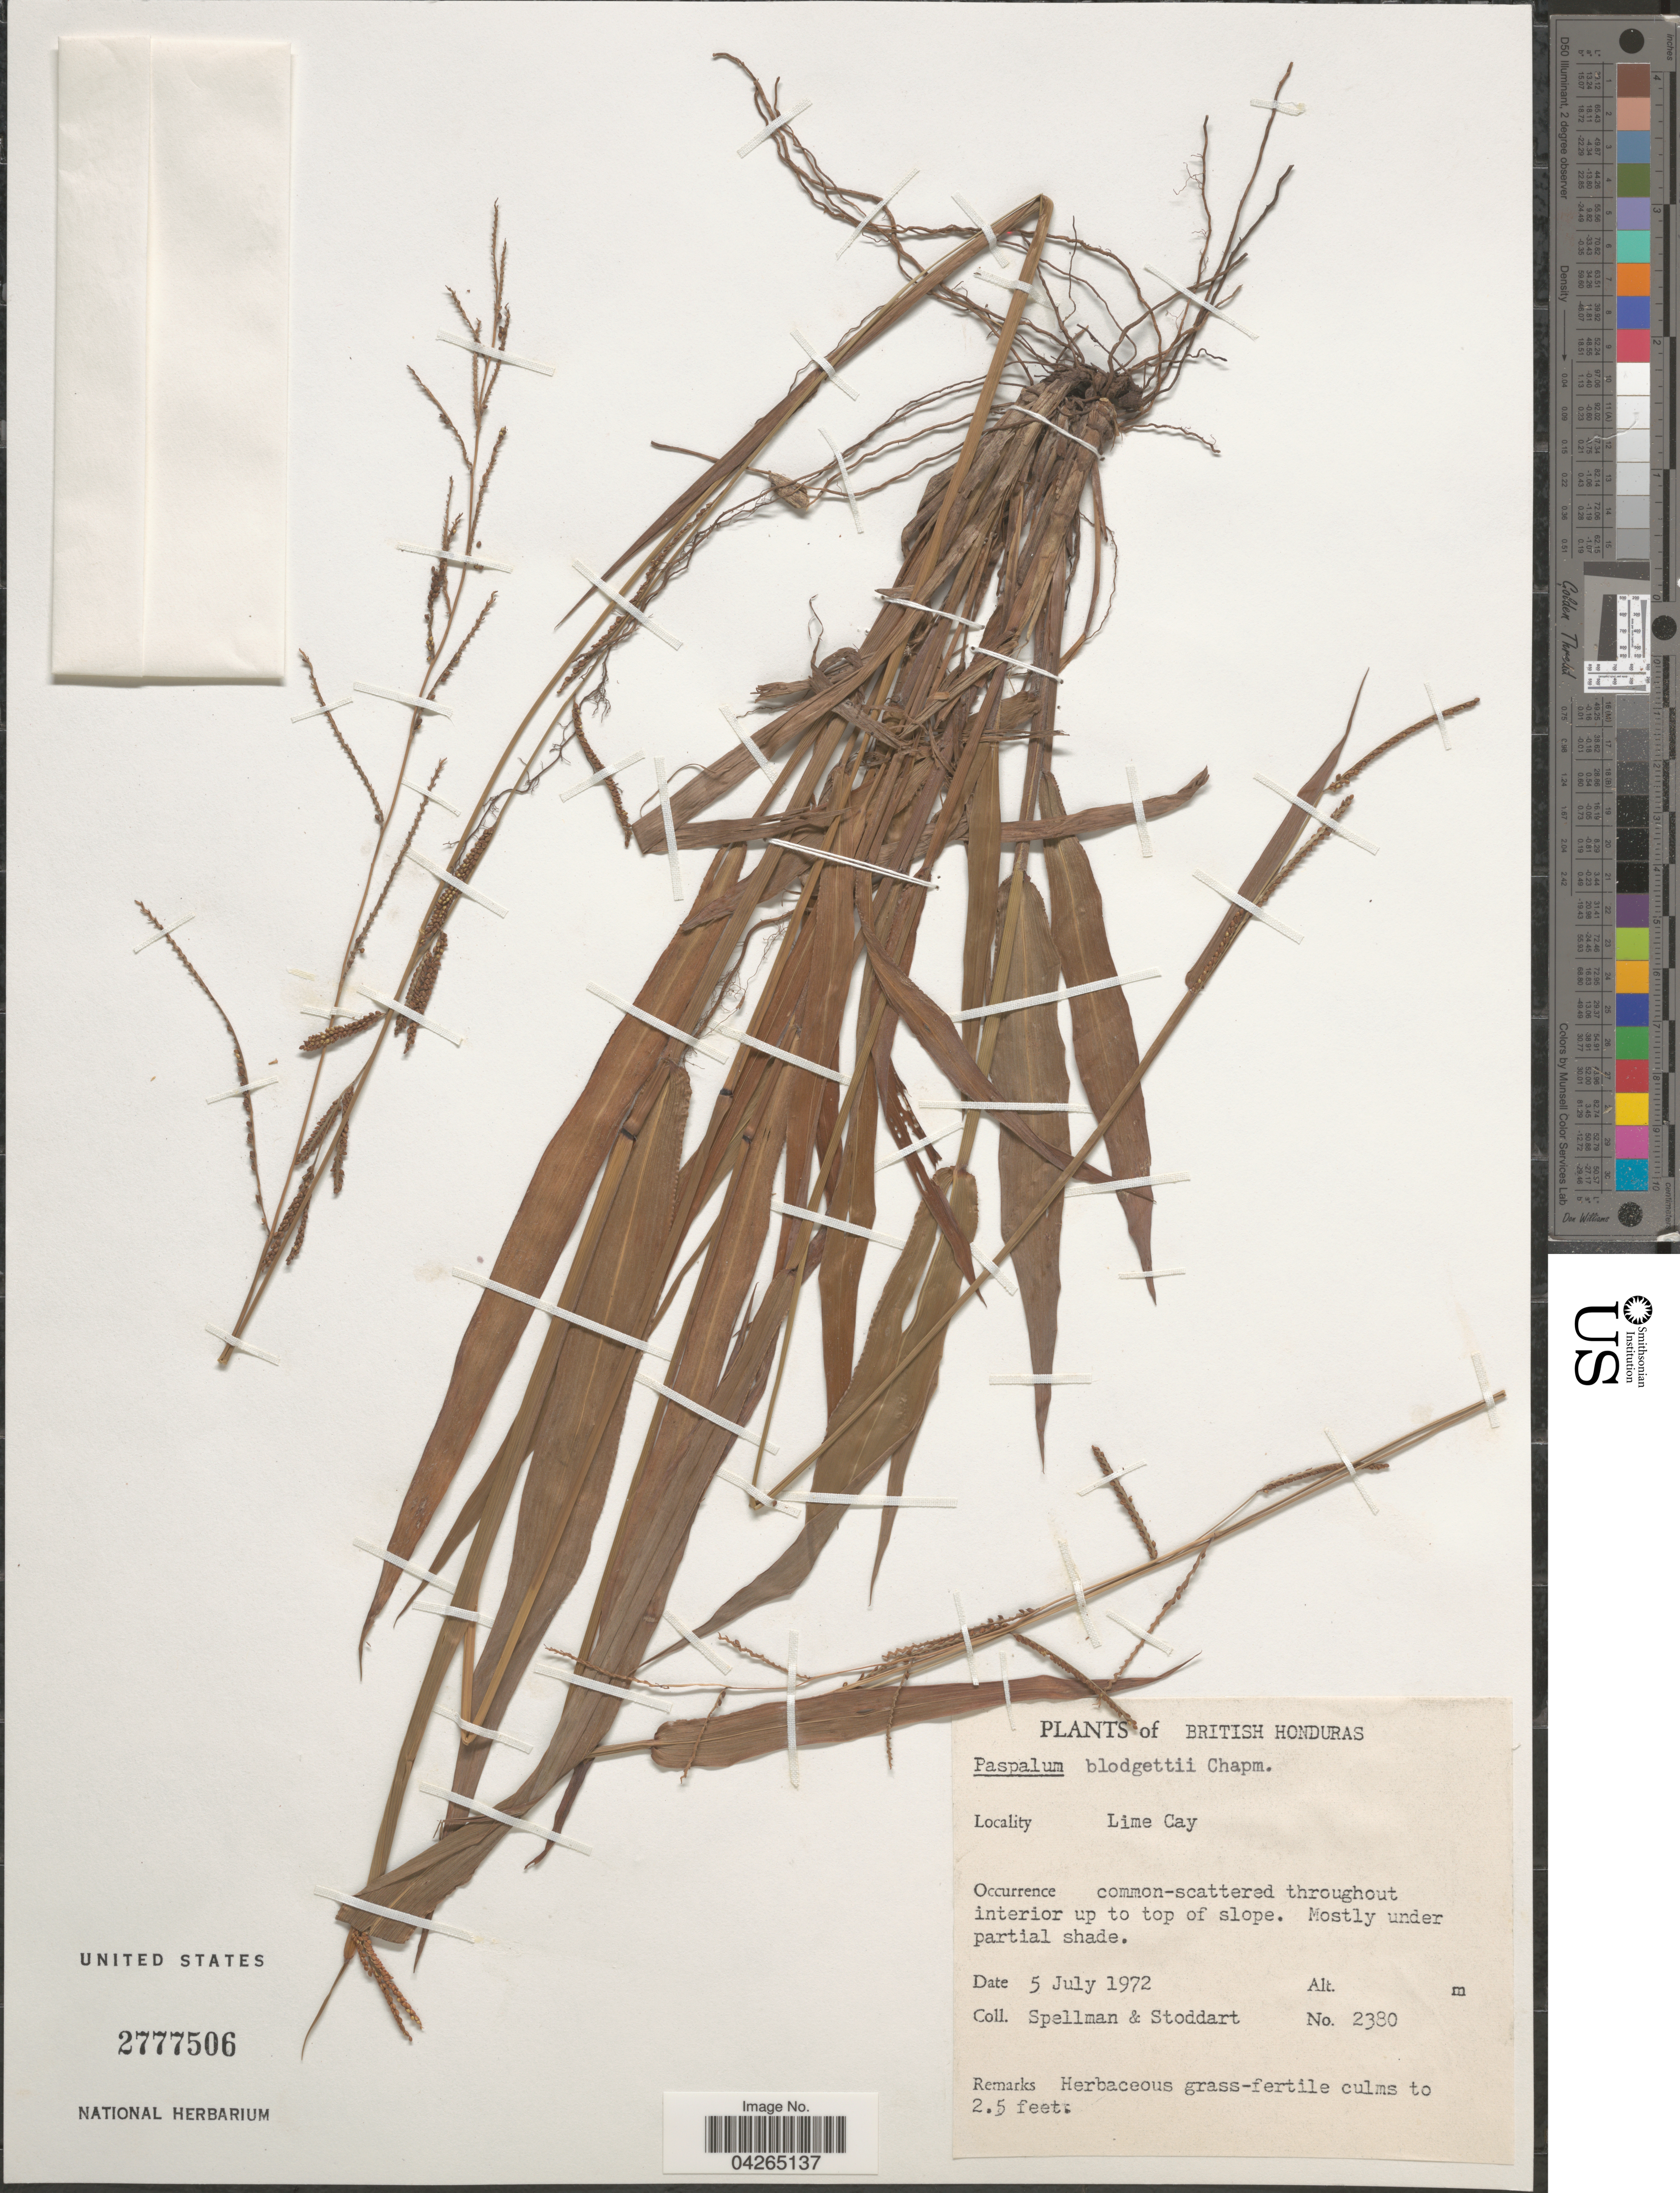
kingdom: Plantae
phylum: Tracheophyta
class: Liliopsida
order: Poales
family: Poaceae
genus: Paspalum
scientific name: Paspalum blodgettii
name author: Chapm.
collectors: Spellman, -- & -. Stoddart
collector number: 2380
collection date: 1972-07-05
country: Belize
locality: British Honduras. Lime Cay.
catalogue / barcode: US 2777506